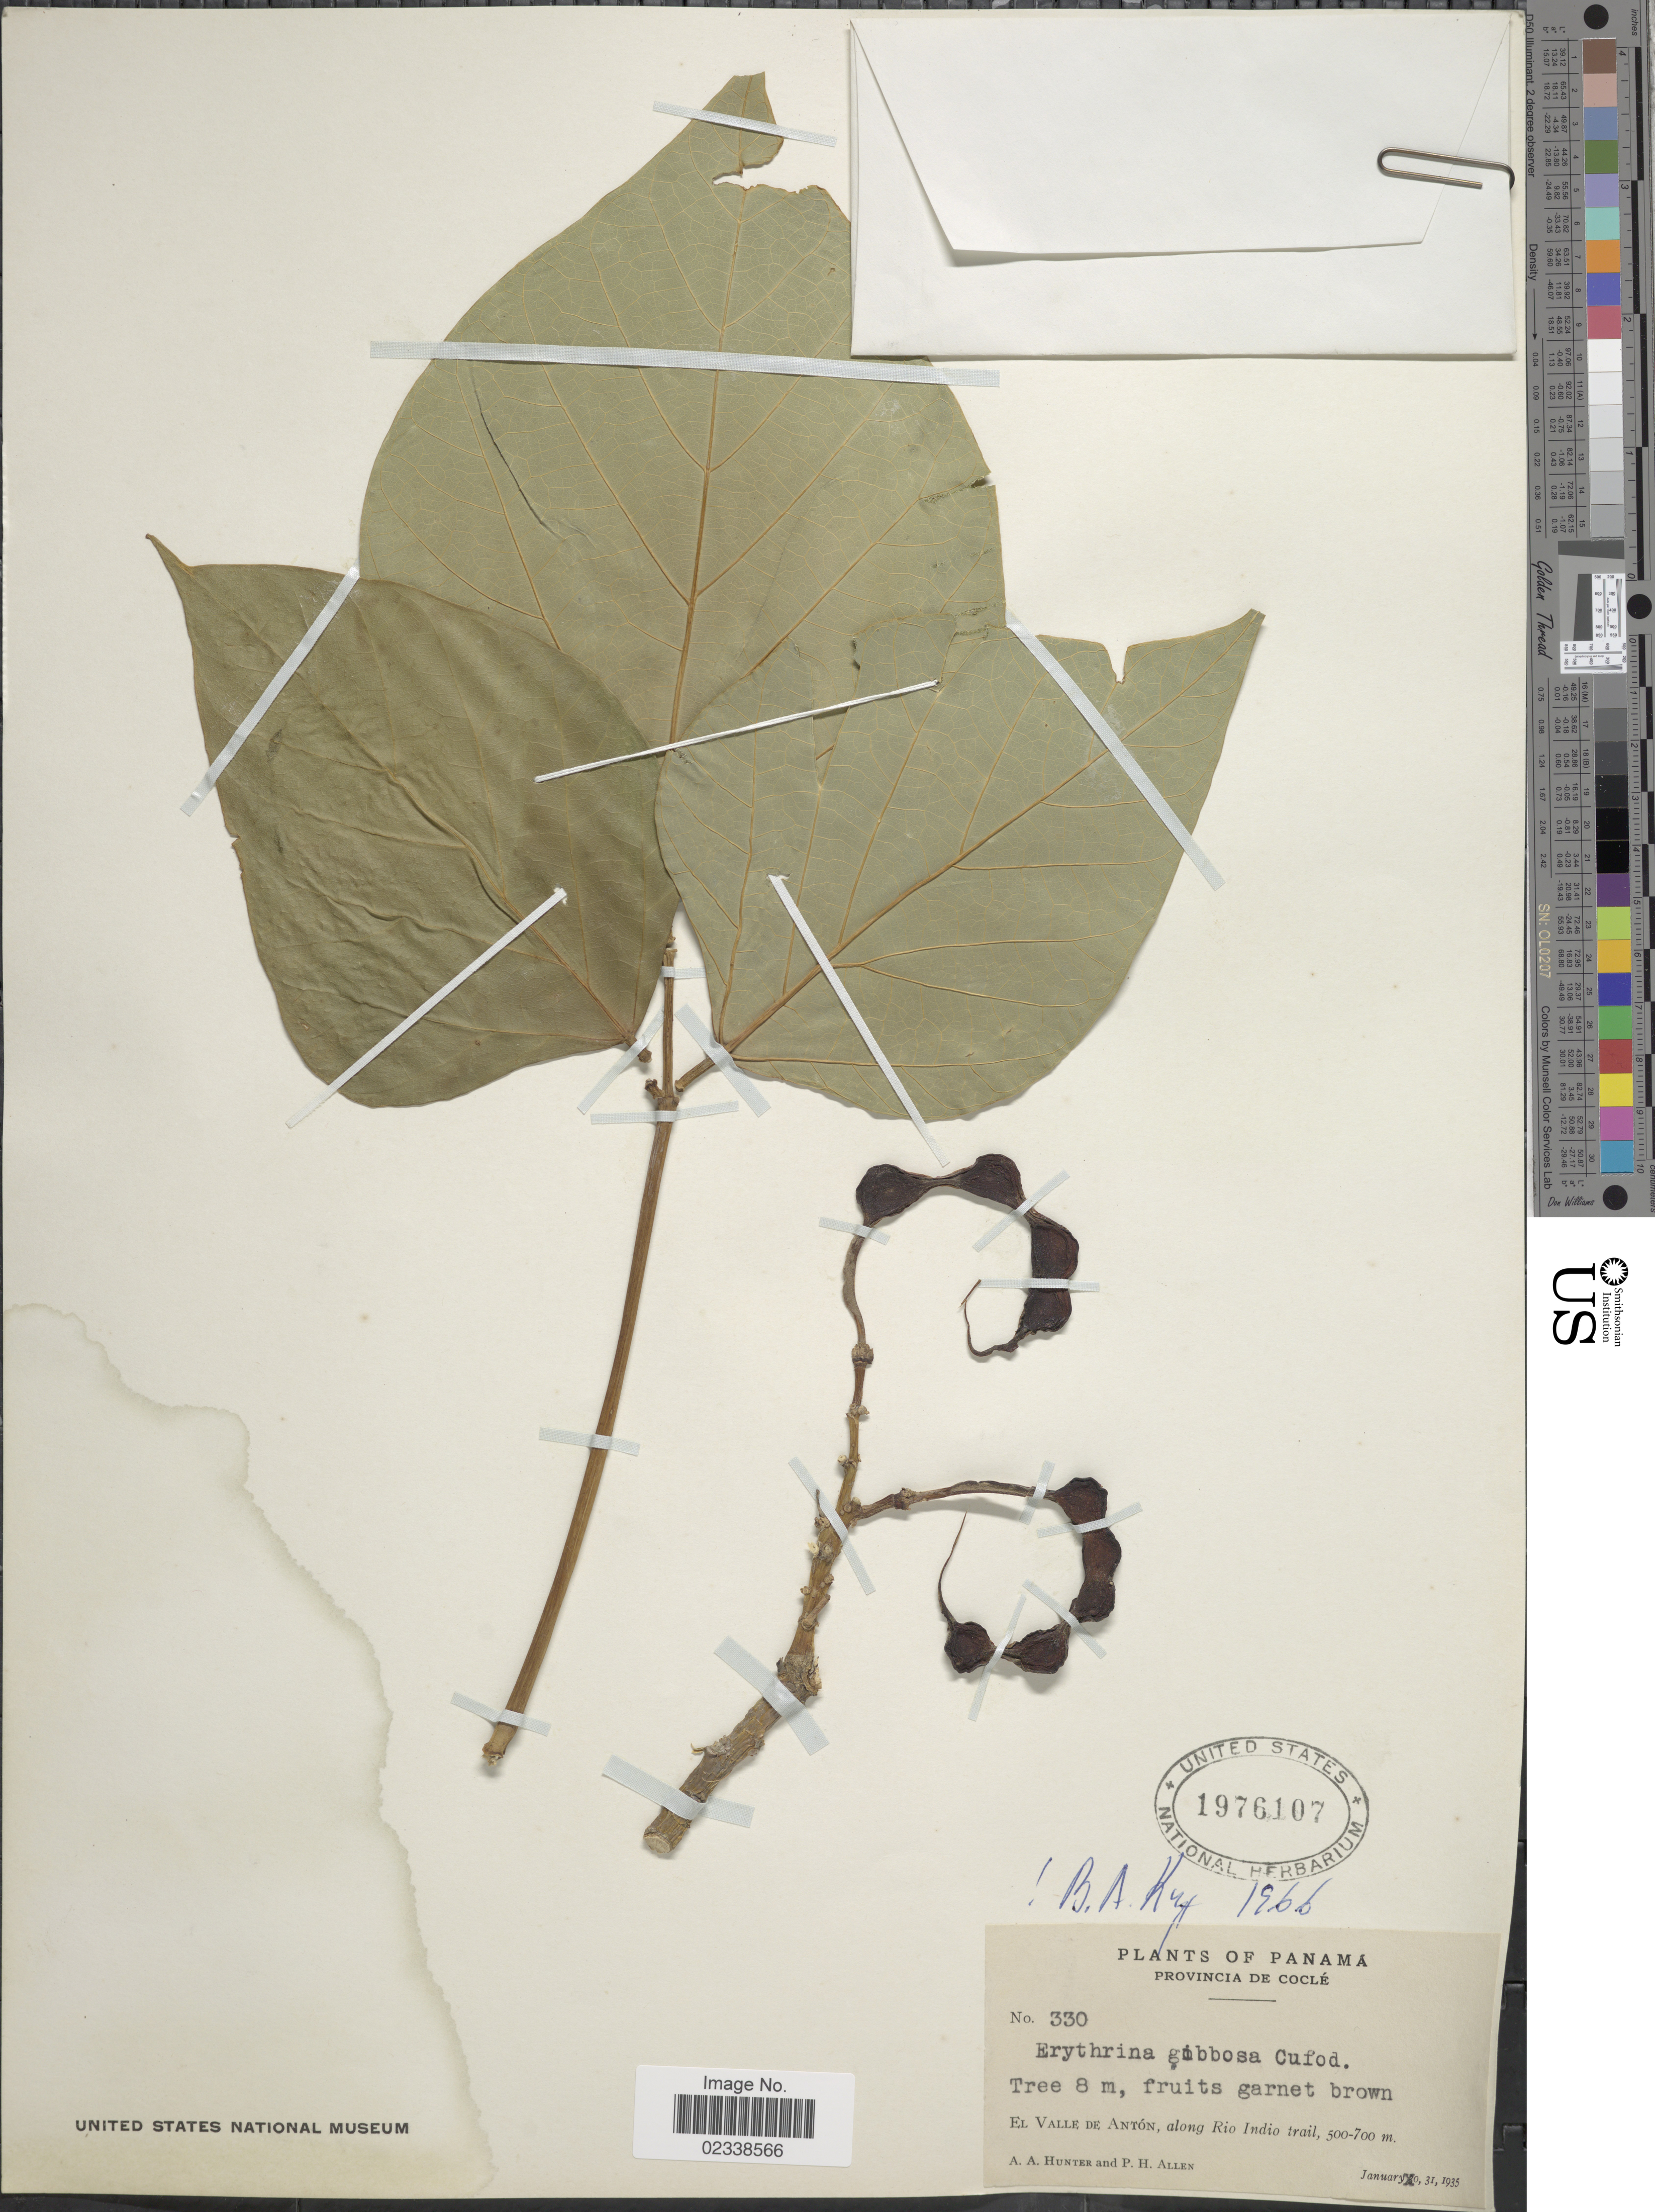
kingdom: Plantae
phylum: Tracheophyta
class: Magnoliopsida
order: Fabales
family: Fabaceae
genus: Erythrina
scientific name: Erythrina gibbosa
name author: Cufod.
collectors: A. Hunter & P. H. Allen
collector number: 330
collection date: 1935-01-31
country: Panama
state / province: Coclé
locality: El Valle de Anton, along Rio Indio trail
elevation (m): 500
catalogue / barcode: US 1976107